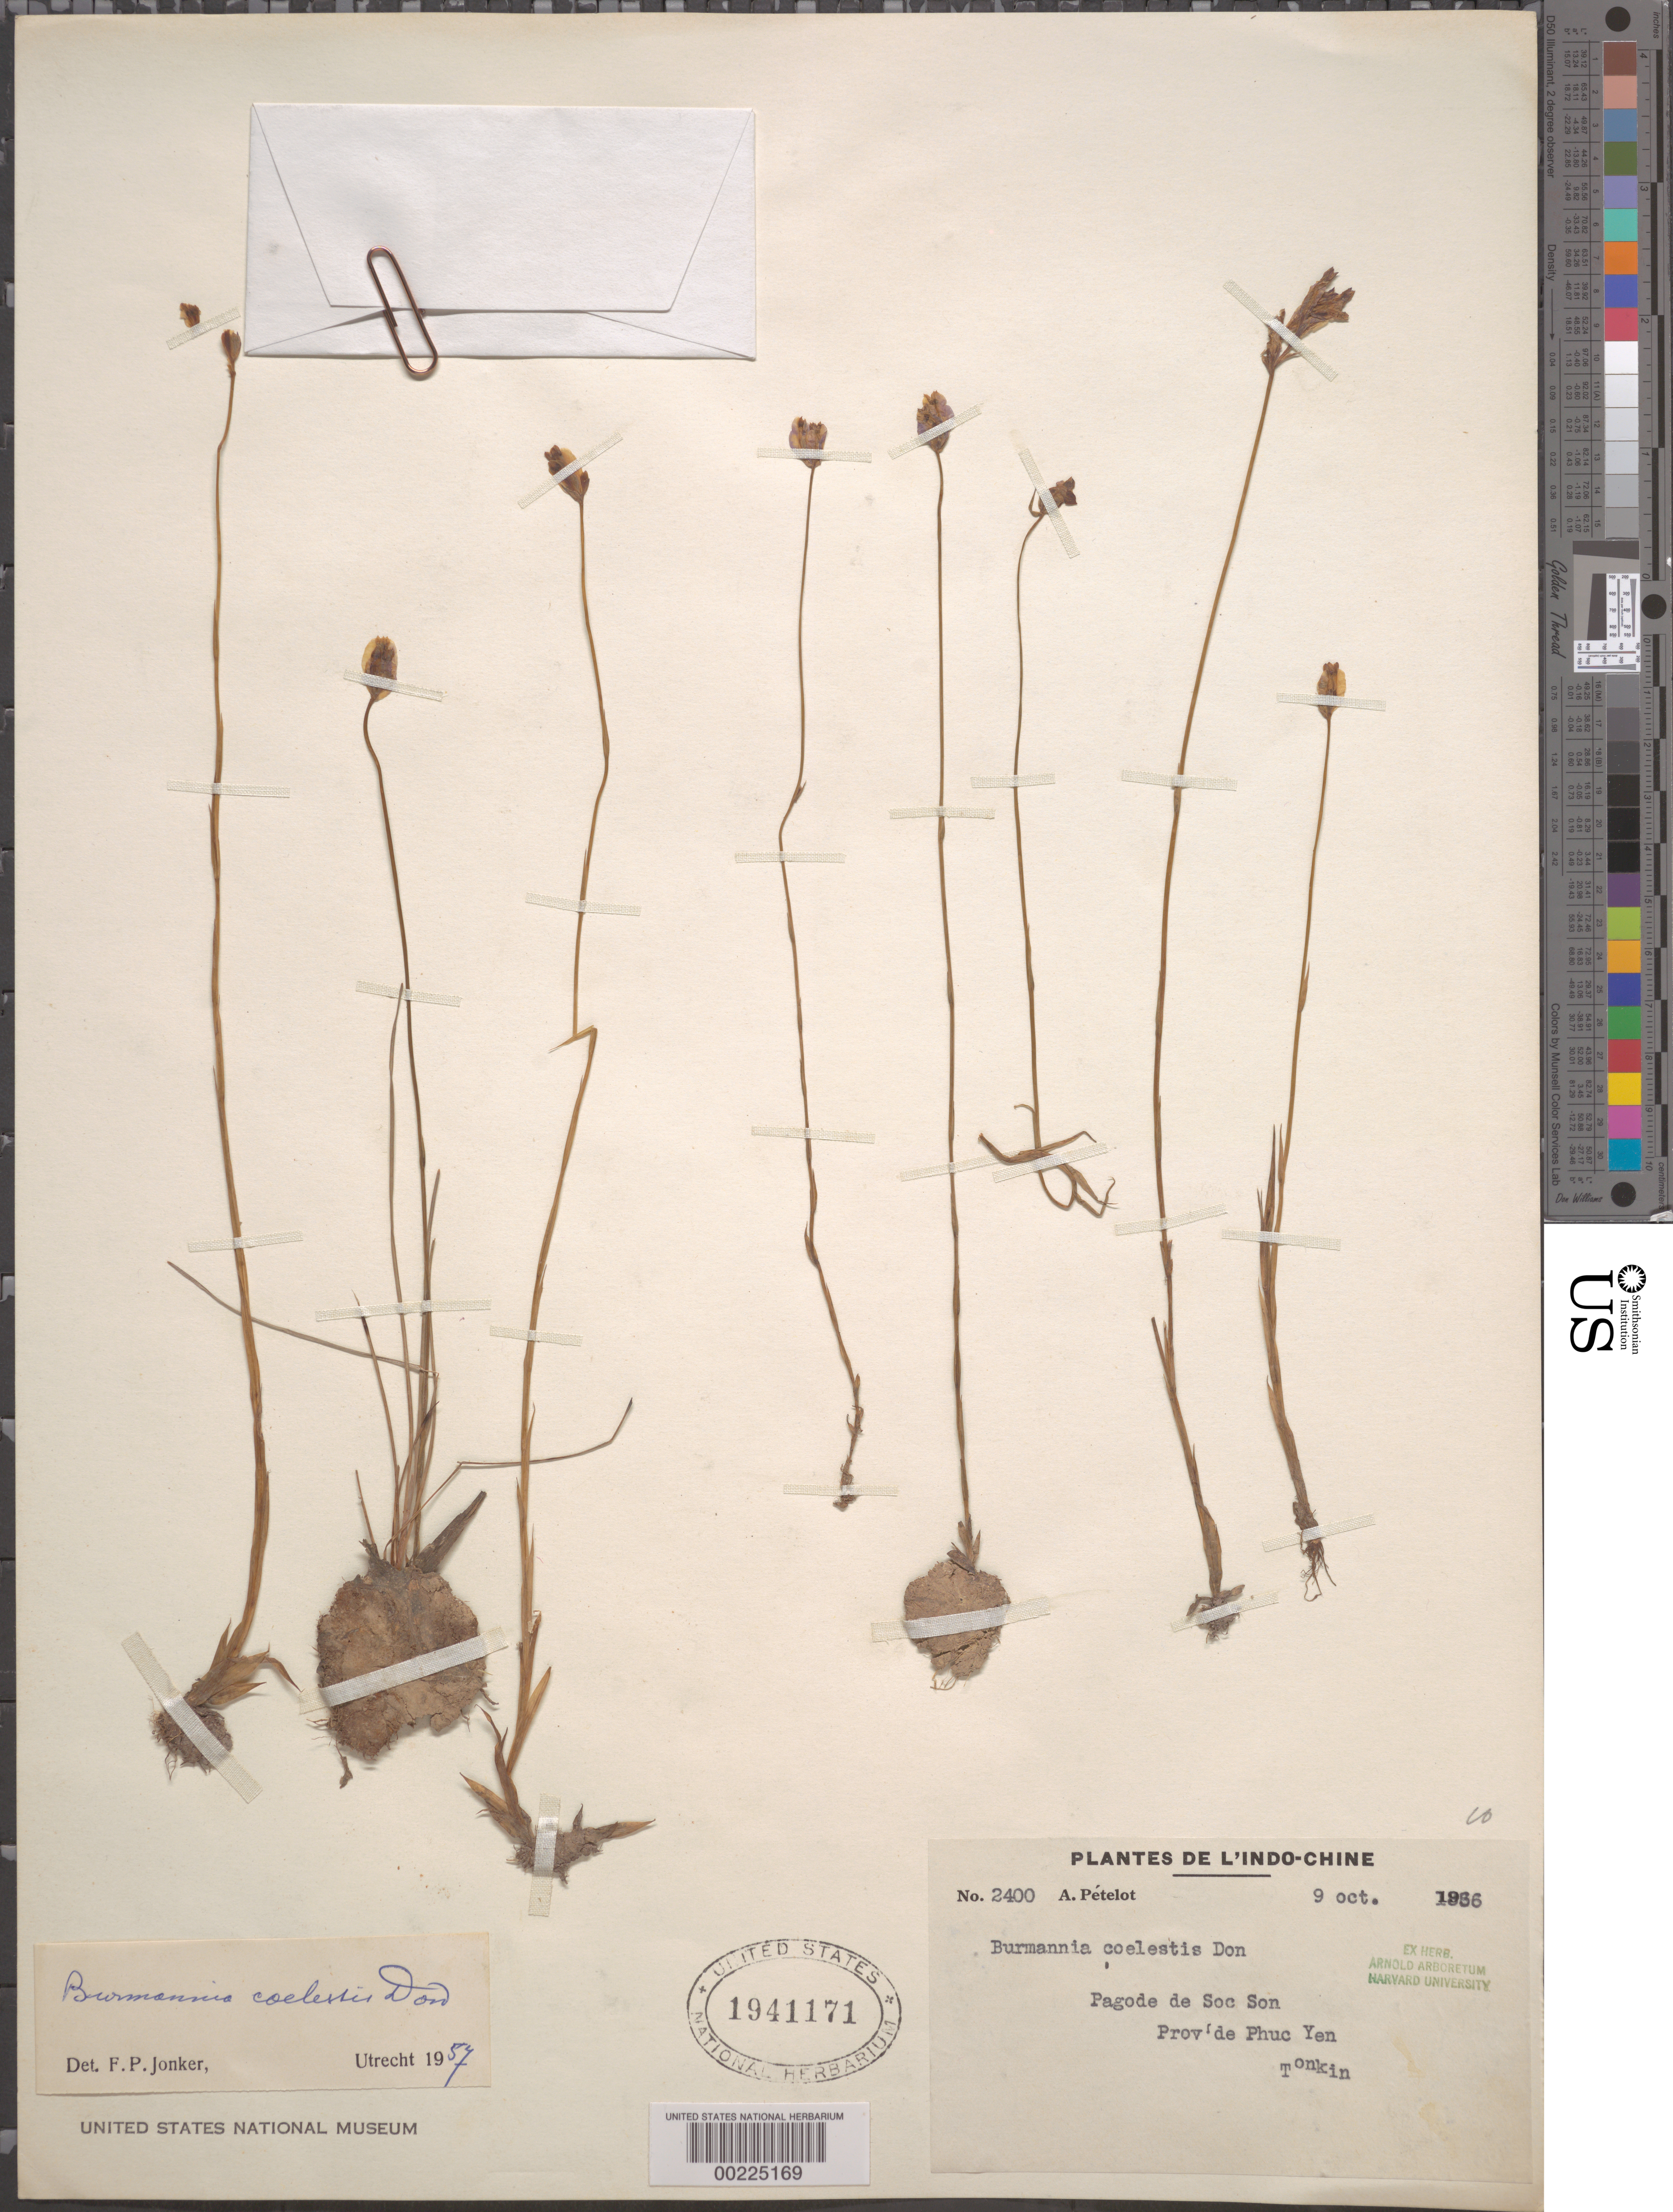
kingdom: Plantae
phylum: Tracheophyta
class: Liliopsida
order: Dioscoreales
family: Burmanniaceae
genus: Burmannia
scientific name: Burmannia coelestis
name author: D. Don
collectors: P. A. Pételot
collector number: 2400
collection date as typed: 09 Oct 1936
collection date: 1936-10-09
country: Vietnam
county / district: Phoc Yen Prov.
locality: Pagode de soc sun; tonkin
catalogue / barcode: US 1941171